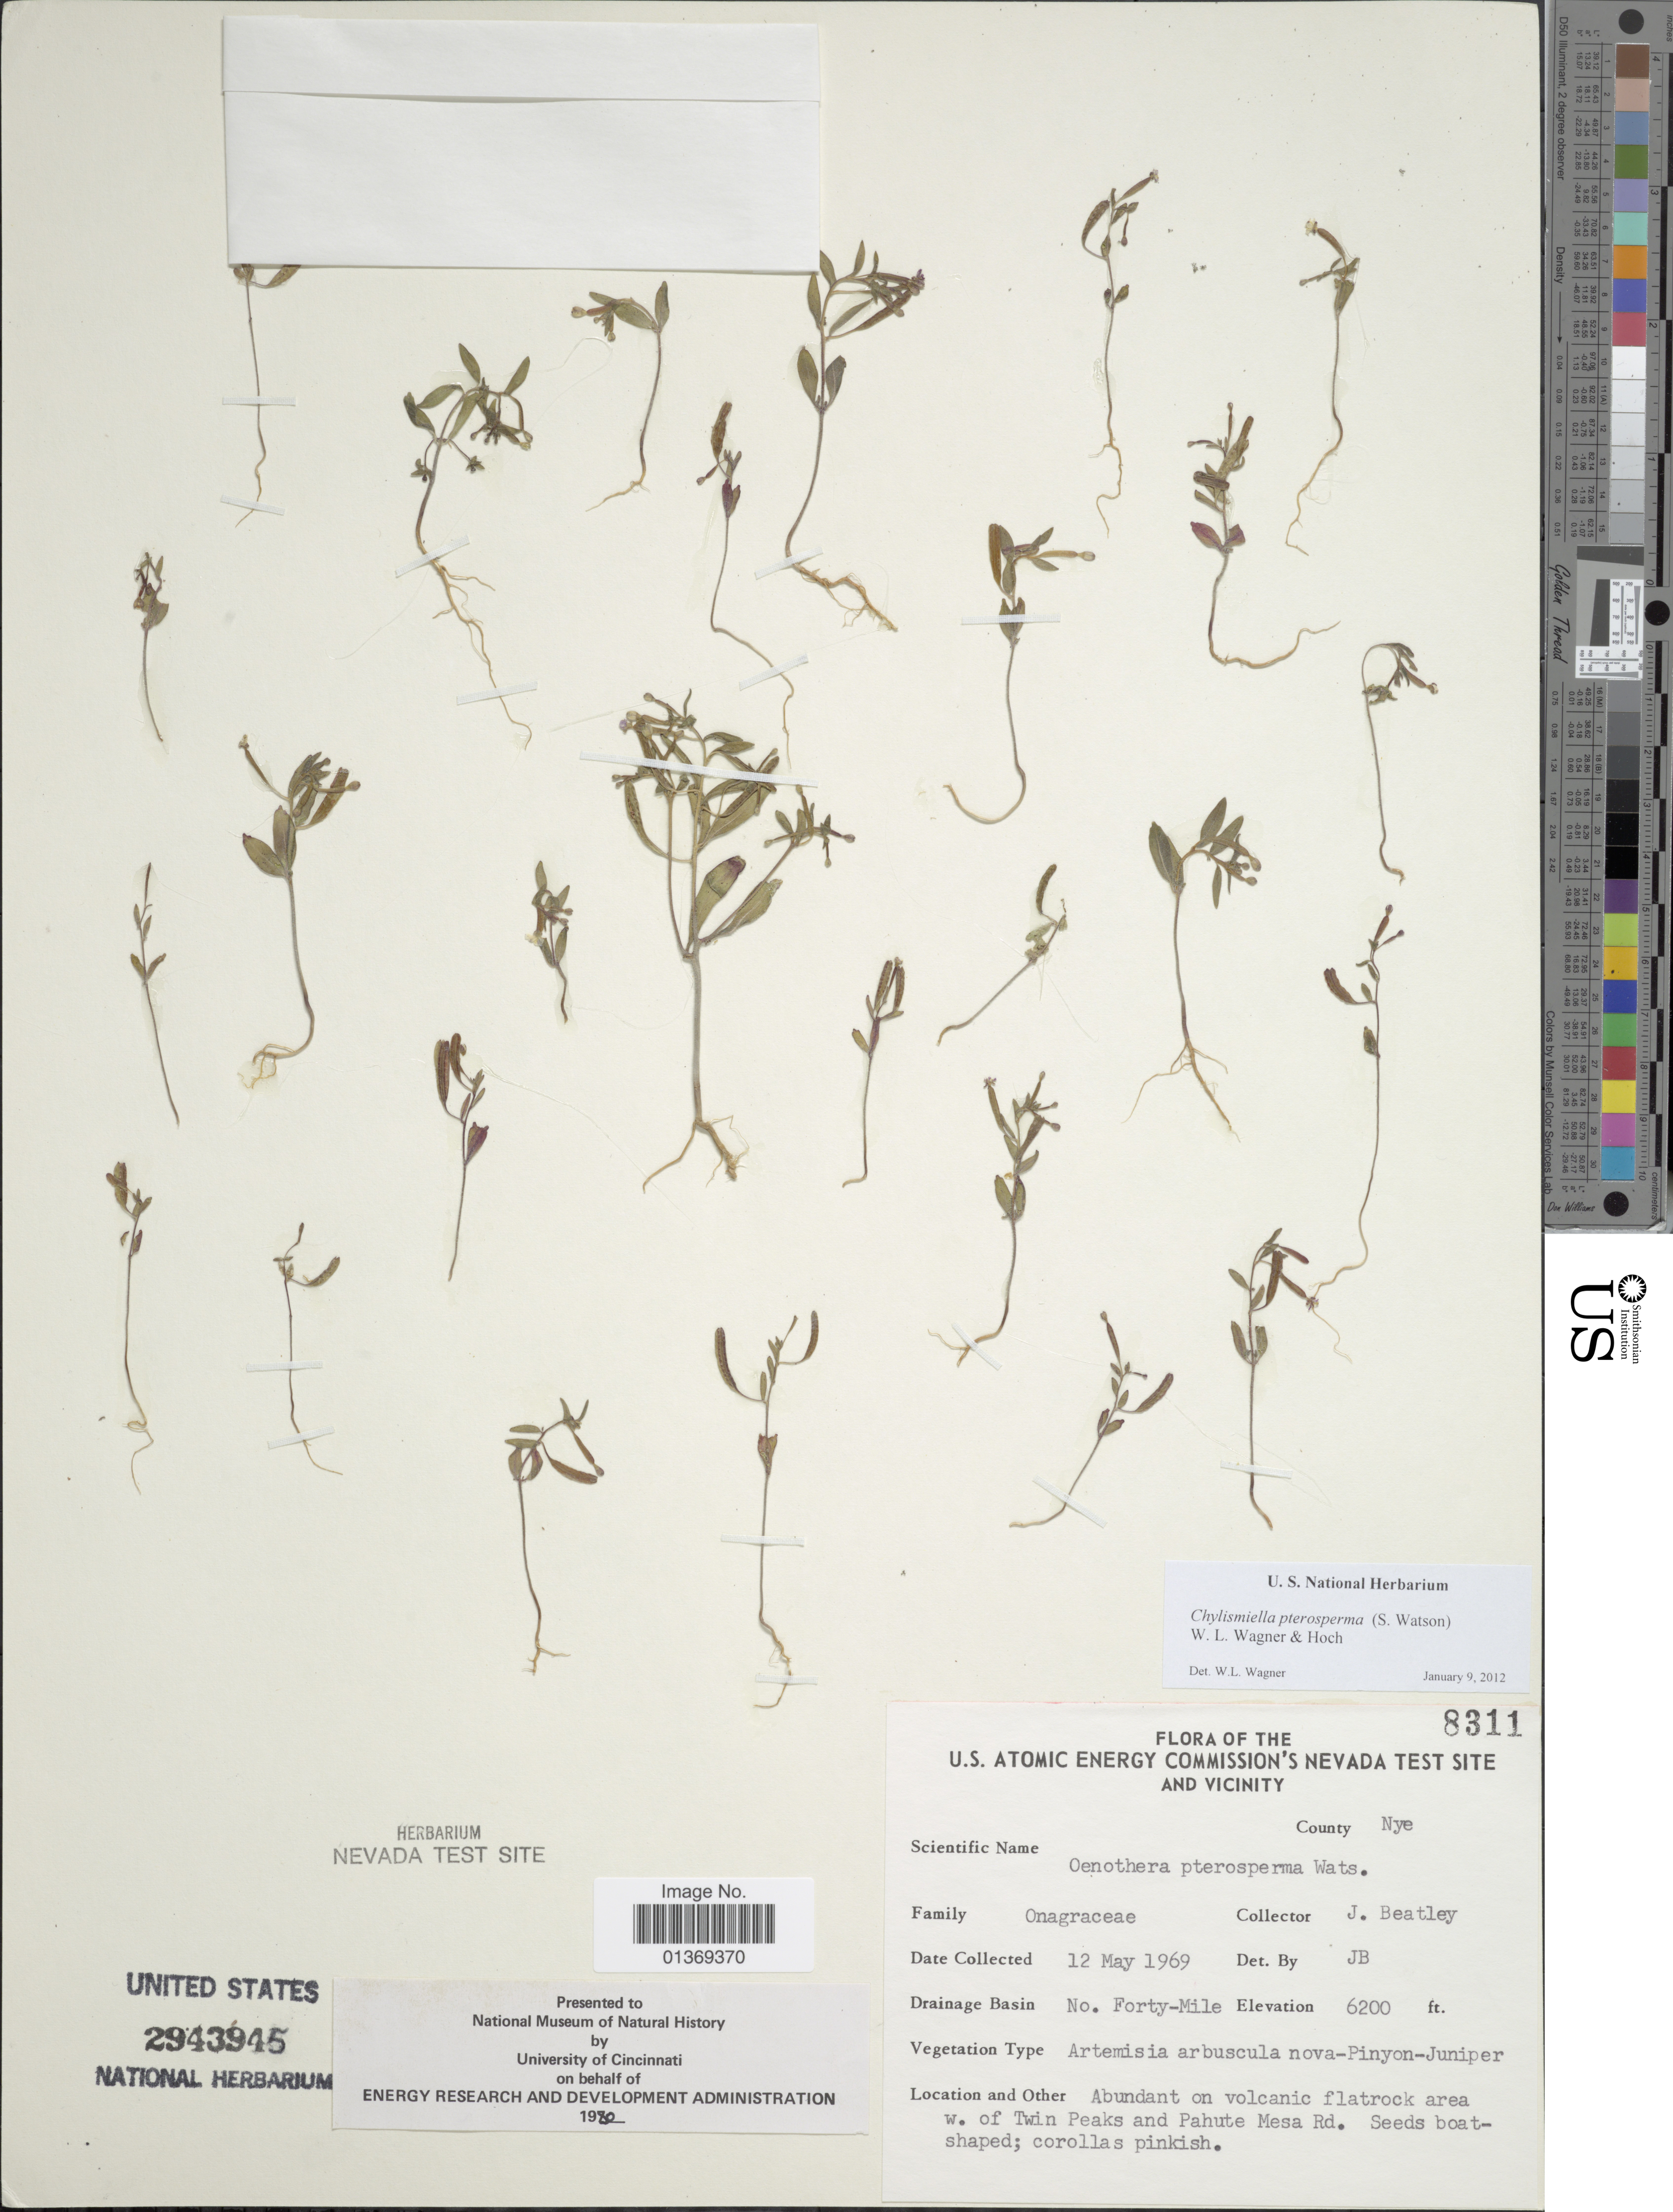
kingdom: Plantae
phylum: Tracheophyta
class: Magnoliopsida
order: Myrtales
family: Onagraceae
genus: Chylismiella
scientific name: Chylismiella pterosperma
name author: (S. Watson) W.L. Wagner & Hoch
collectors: J. C. Beatley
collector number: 8311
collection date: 1969-05-12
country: United States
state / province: Nevada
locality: U.S. Atomic Energy Commission's Nevada Test Site and Vicinity, county Nye, Abundant on volcanic flatrock area w. of Twin Peaks and Pahute Mesa Rd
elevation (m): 1890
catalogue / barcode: US 2943945